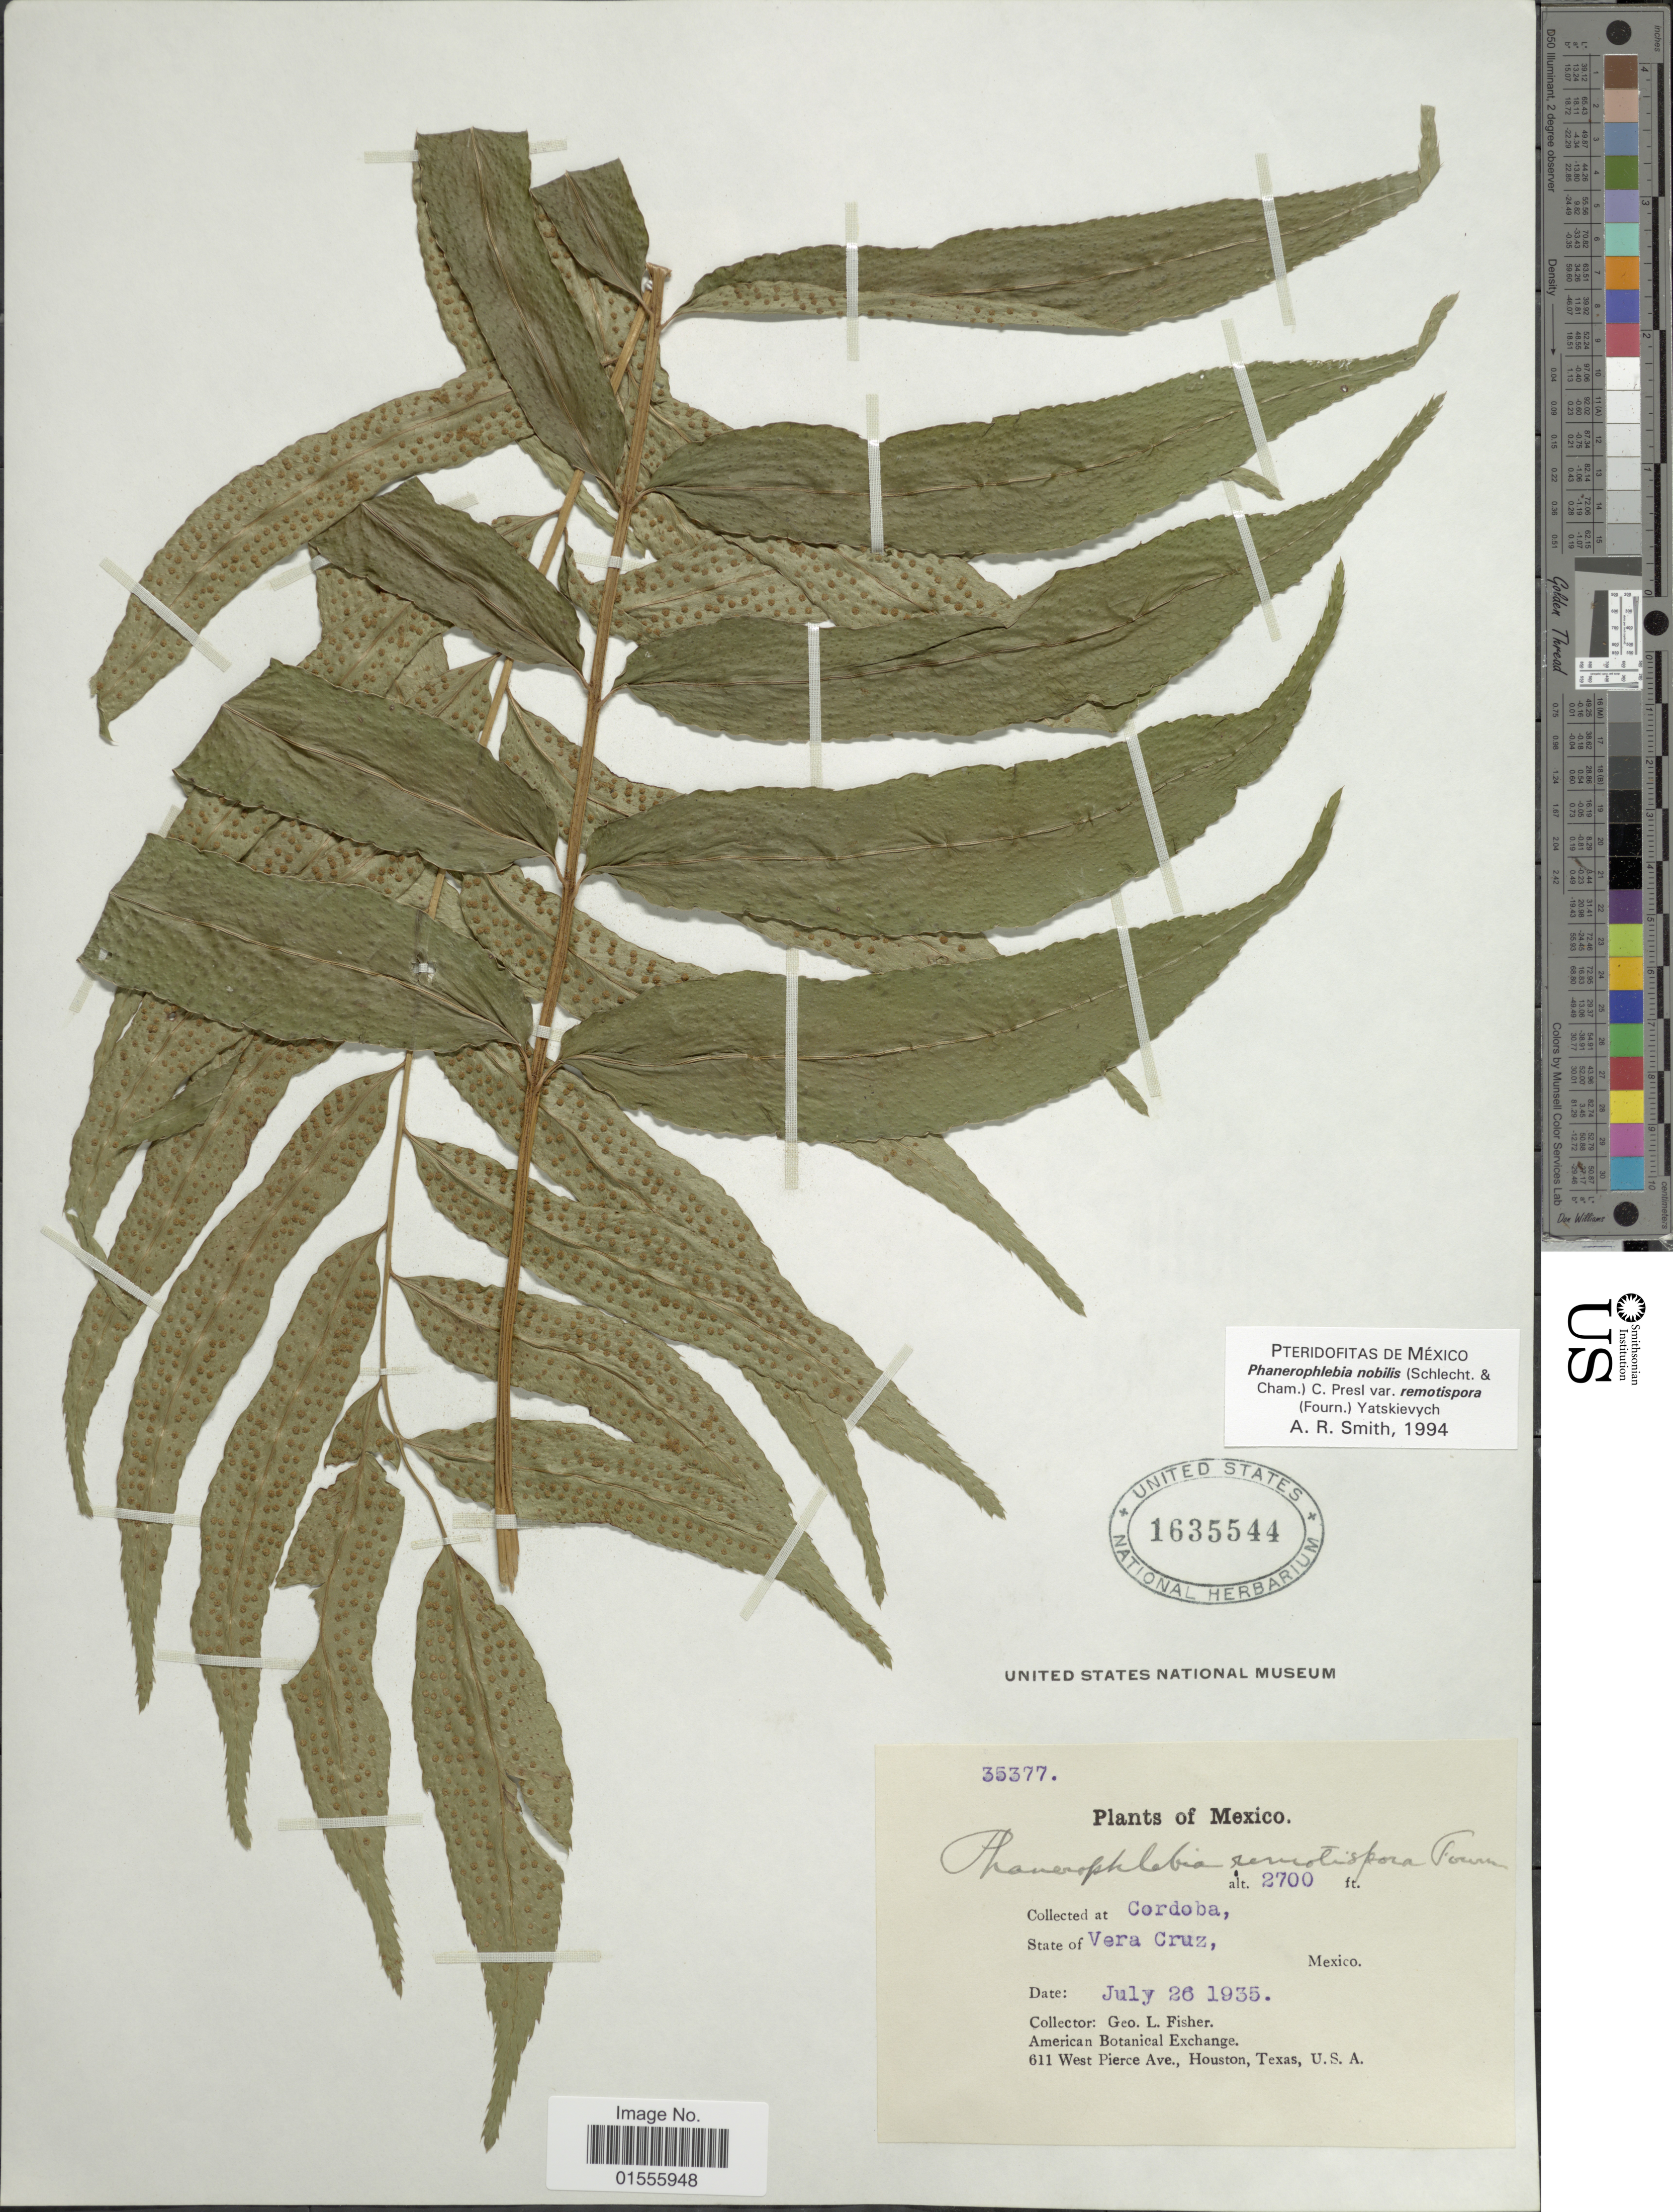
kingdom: Plantae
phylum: Tracheophyta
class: Polypodiopsida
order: Polypodiales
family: Dryopteridaceae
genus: Phanerophlebia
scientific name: Phanerophlebia remotispora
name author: E. Fourn.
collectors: G. L. Fisher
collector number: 35377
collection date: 1935-07-26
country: Mexico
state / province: Veracruz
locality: Cordoba, State of vera Cruz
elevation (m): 823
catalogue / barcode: US 1635544